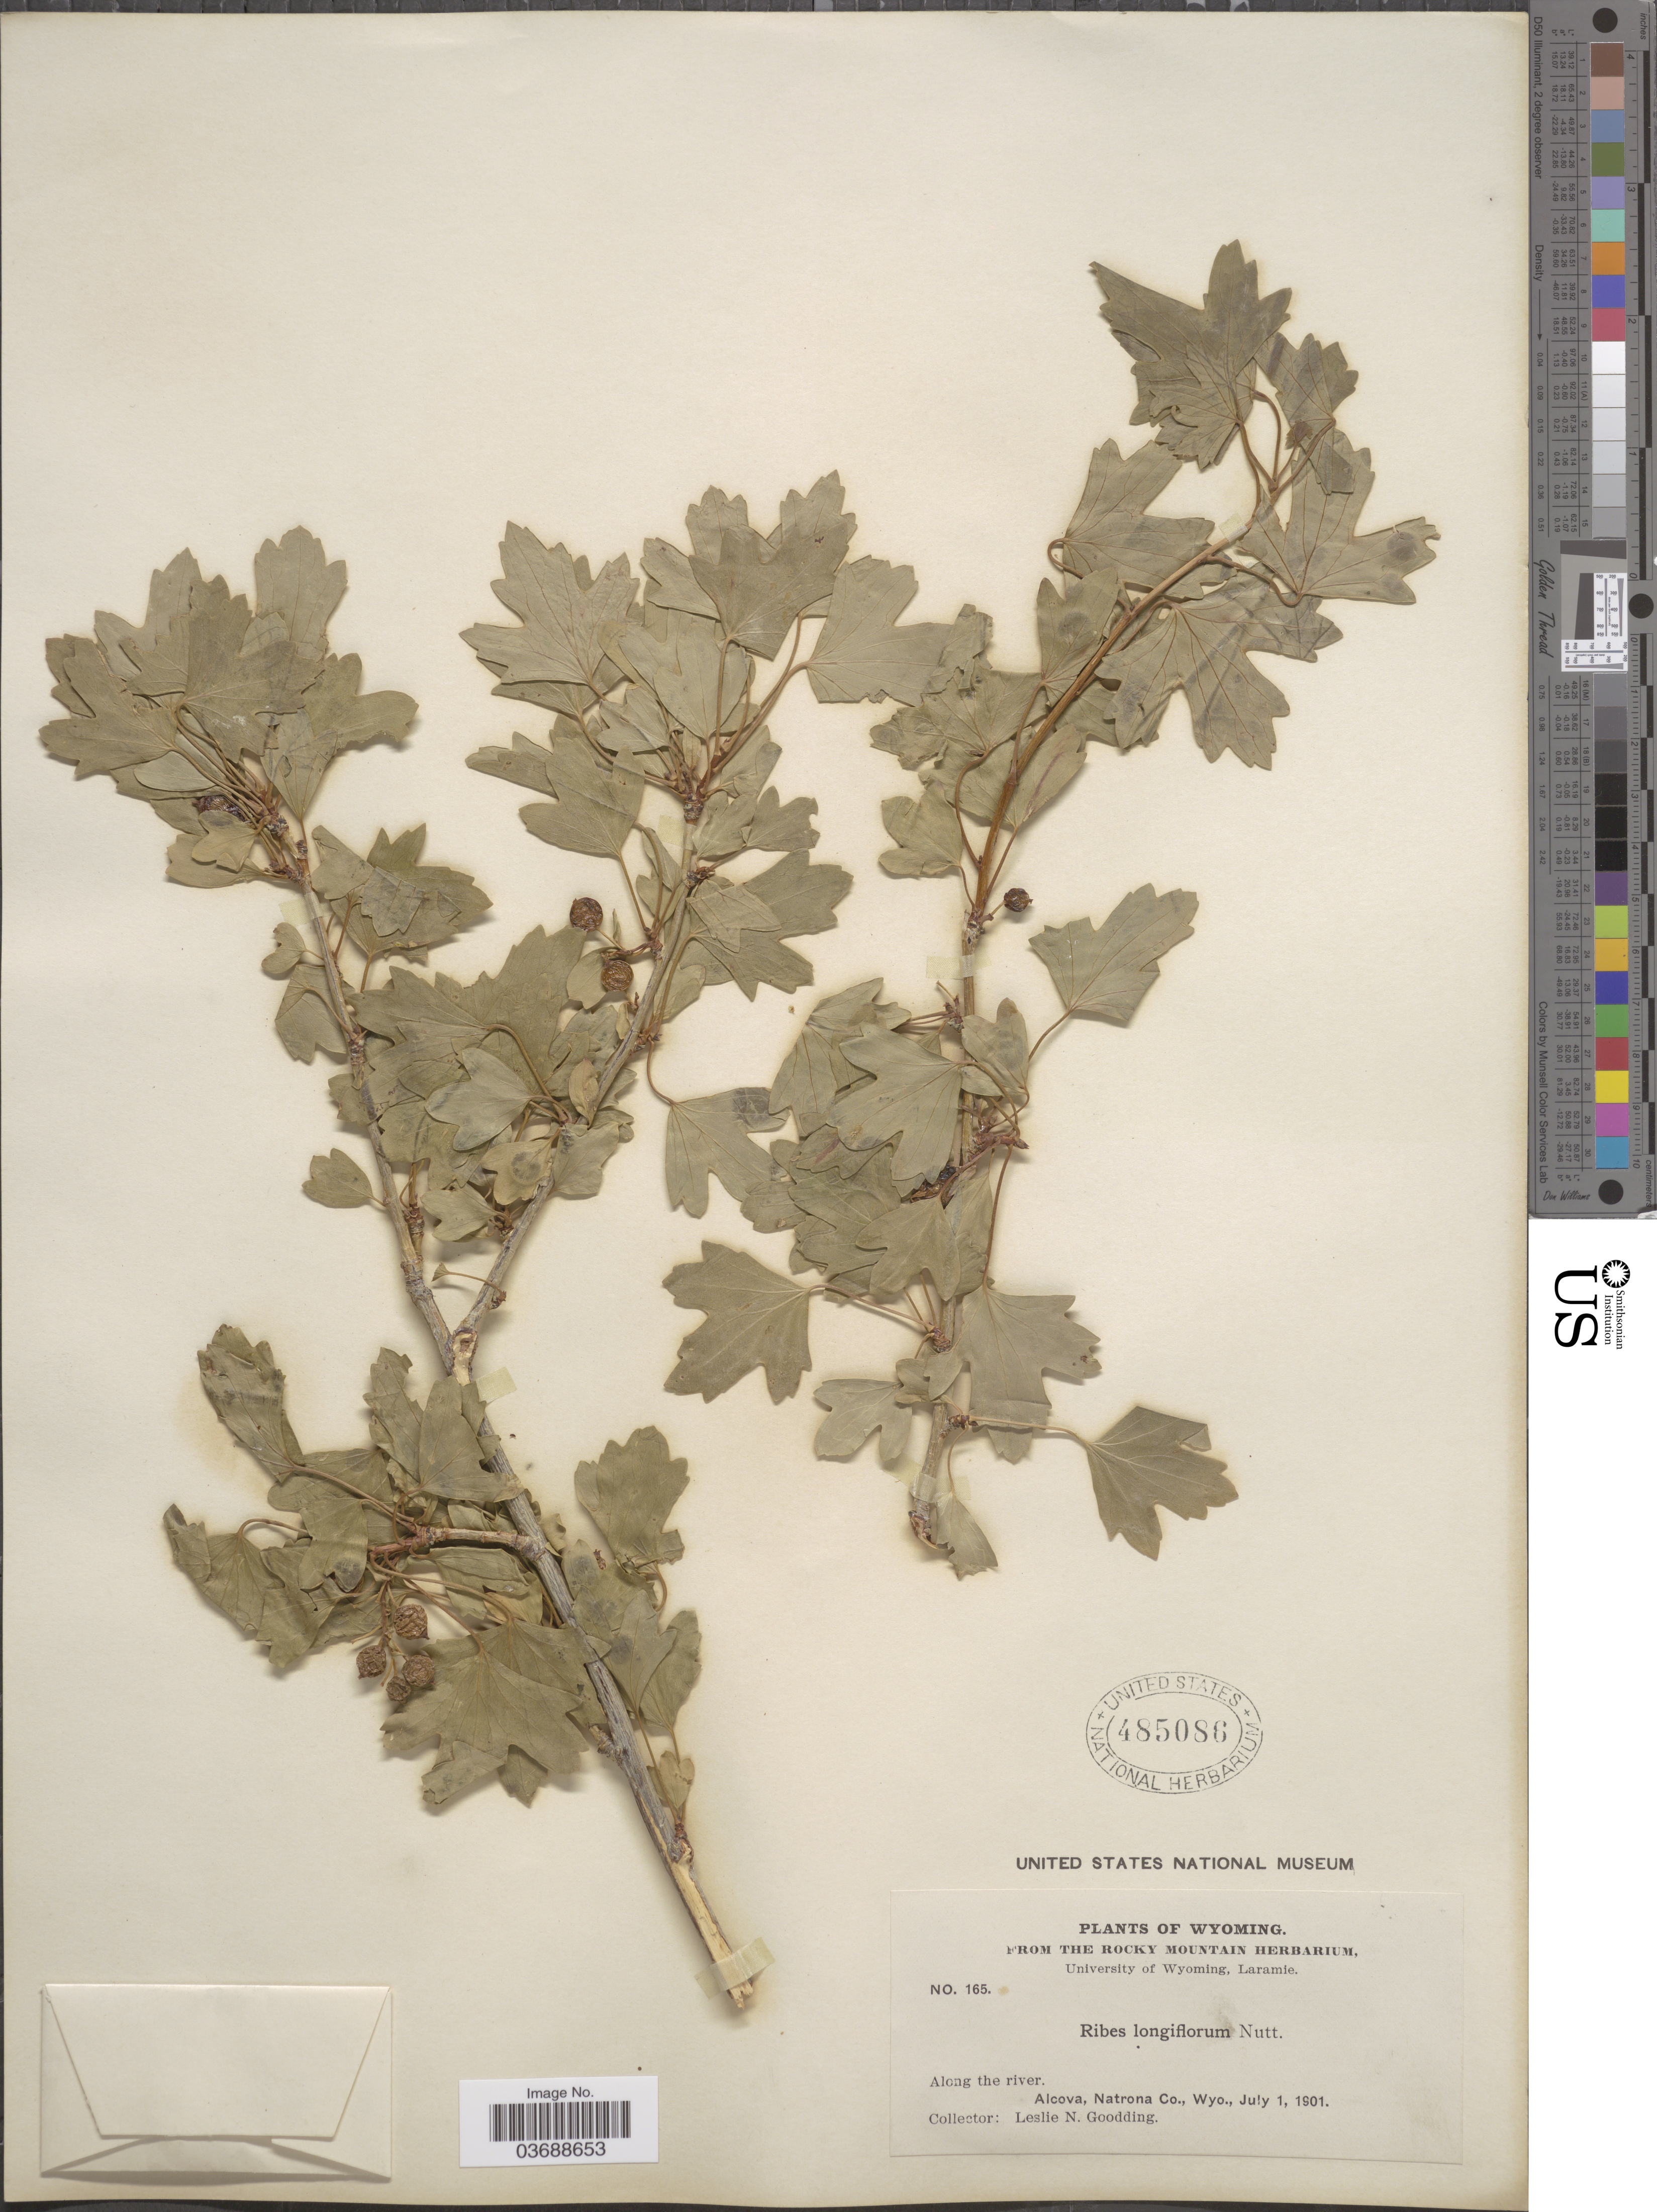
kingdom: Plantae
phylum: Tracheophyta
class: Magnoliopsida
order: Saxifragales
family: Grossulariaceae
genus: Ribes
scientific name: Ribes odoratum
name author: H.L. Wendl.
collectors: L. N. Goodding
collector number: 165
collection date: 1901-07-01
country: United States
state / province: Wyoming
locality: Alcova, Natrona Co.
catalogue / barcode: US 485086